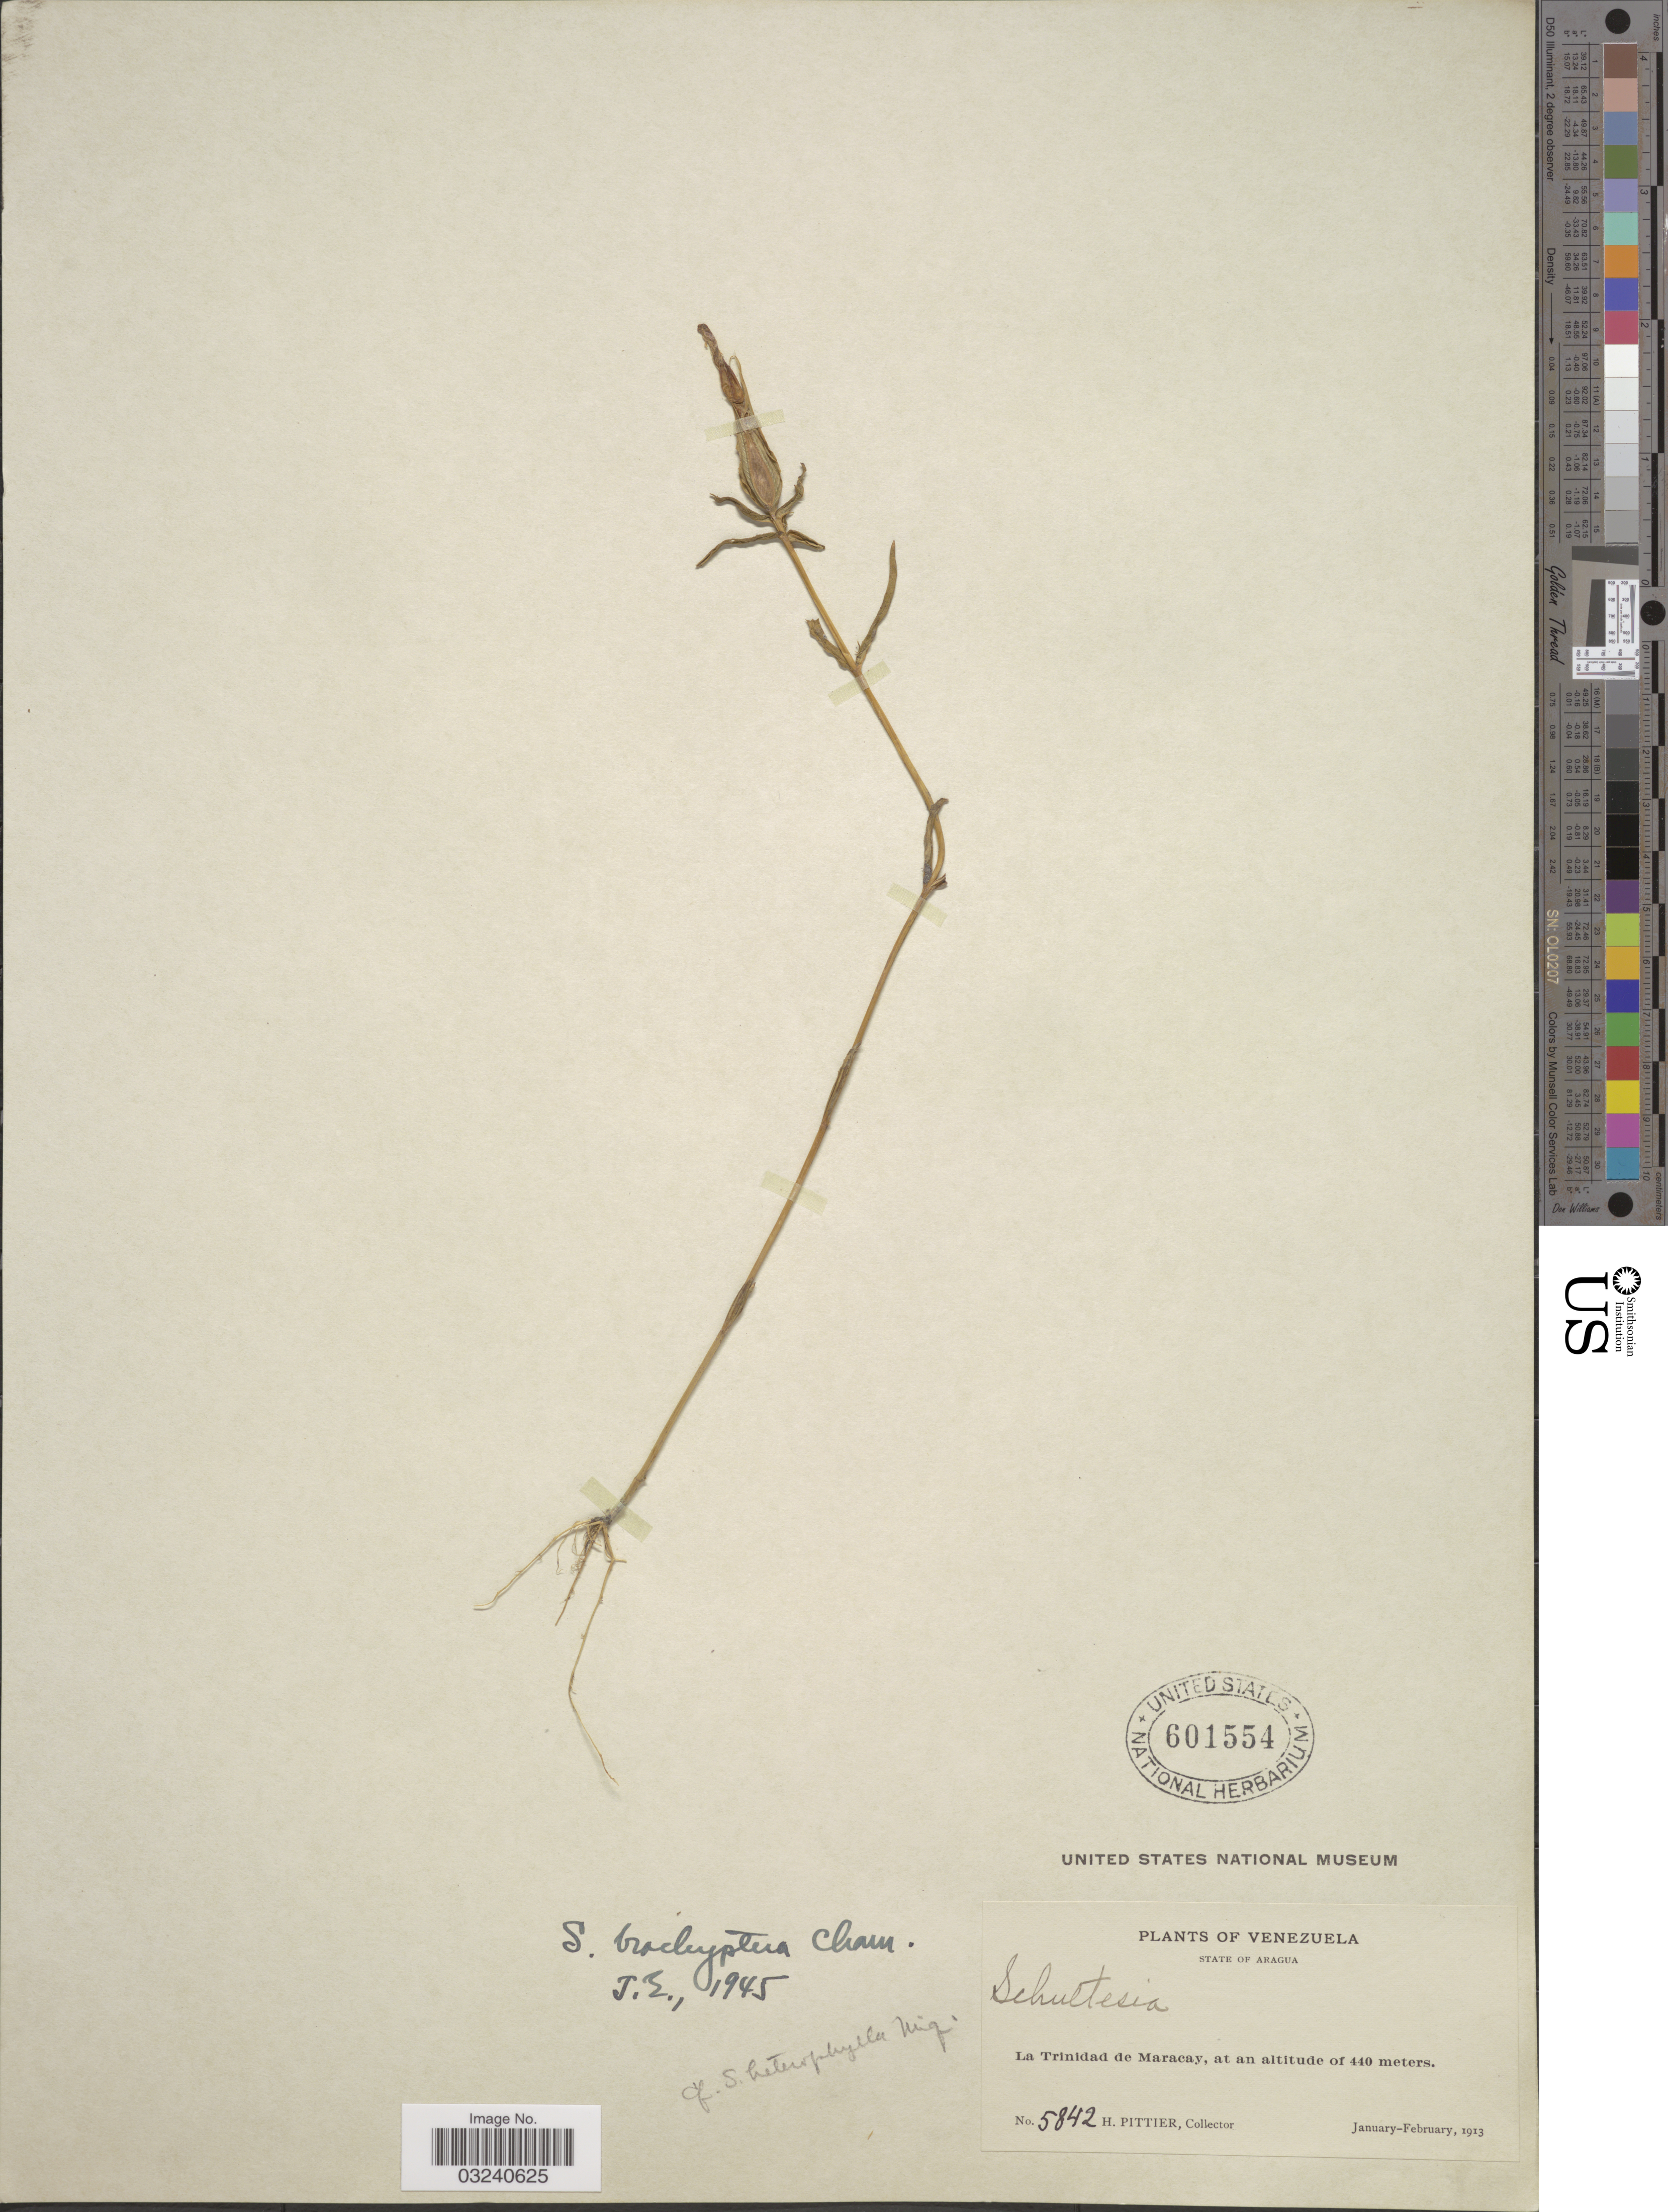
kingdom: Plantae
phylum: Tracheophyta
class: Magnoliopsida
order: Gentianales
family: Gentianaceae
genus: Schultesia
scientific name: Schultesia brachyptera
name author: Cham.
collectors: H. F. Pittier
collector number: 5842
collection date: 1913-01/1913-02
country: Venezuela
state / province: Aragua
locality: La Trinidad de Maracay.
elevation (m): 440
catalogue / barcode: US 601554